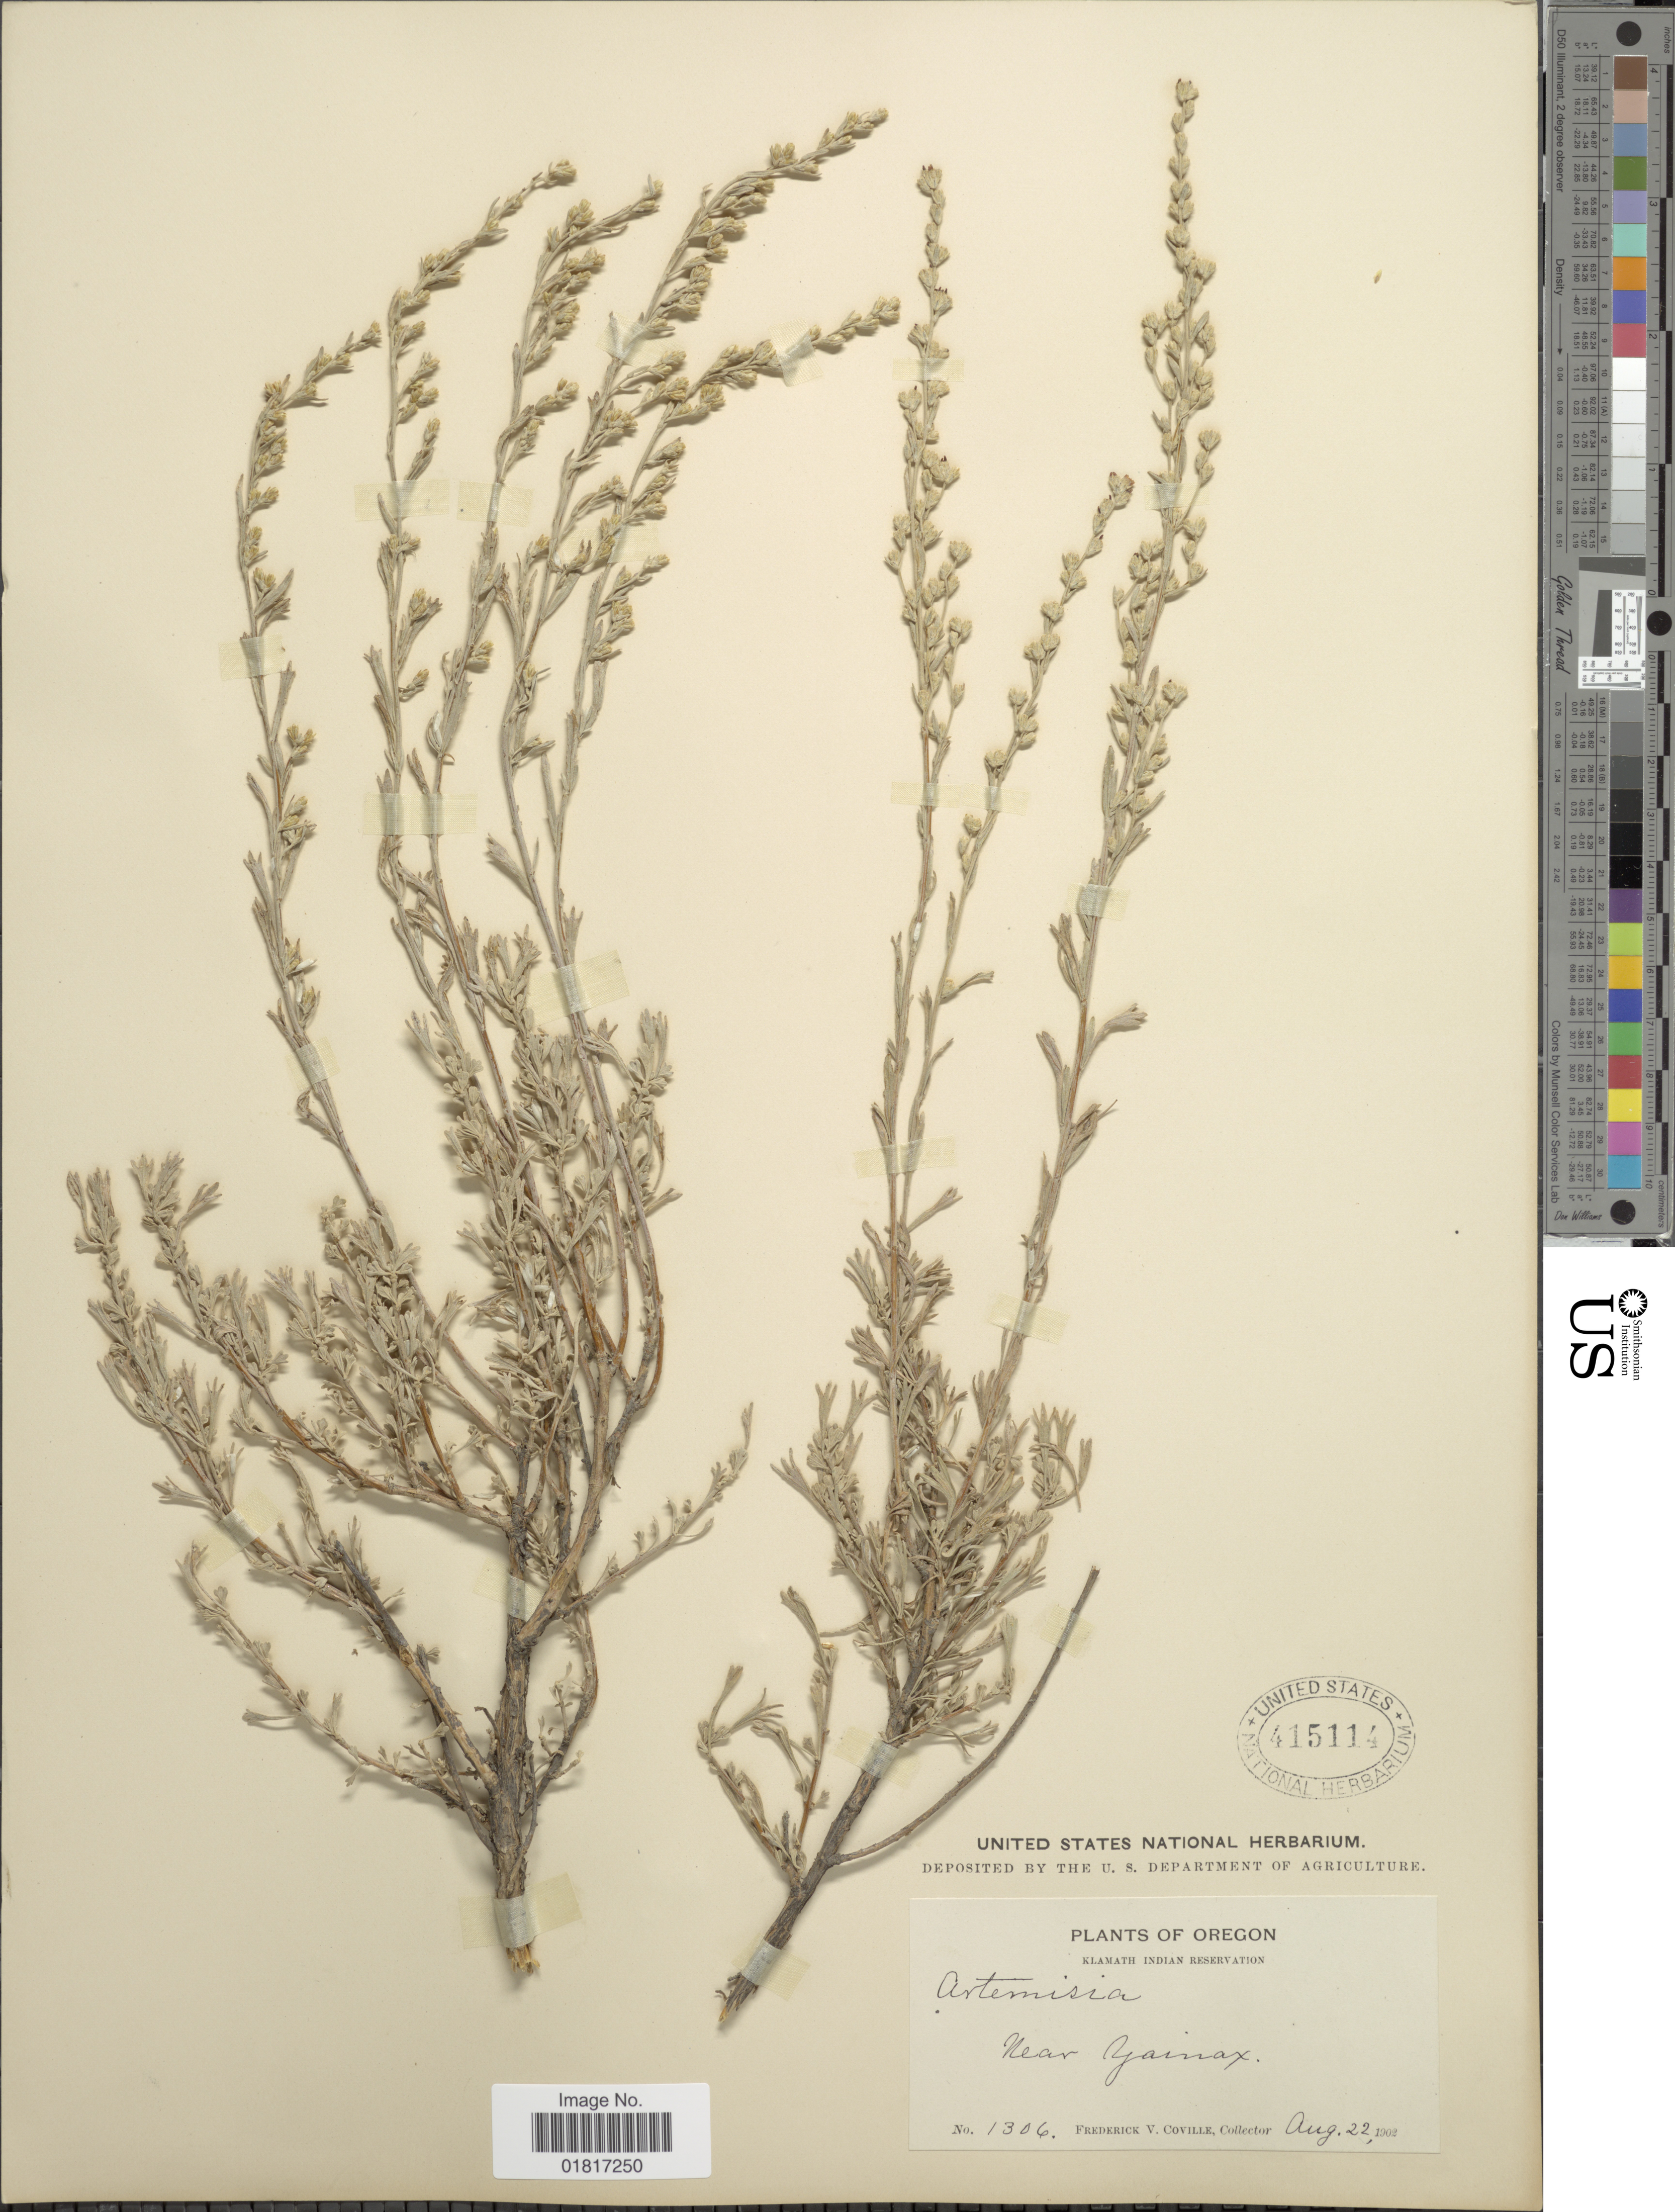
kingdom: Plantae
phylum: Tracheophyta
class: Magnoliopsida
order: Asterales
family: Asteraceae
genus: Artemisia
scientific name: Artemisia tridentata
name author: Nutt.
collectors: F. V. Coville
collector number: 1306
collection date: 1902-08-22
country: United States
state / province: Oregon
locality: Klamath Indian Reservation, Yainax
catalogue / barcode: US 415114